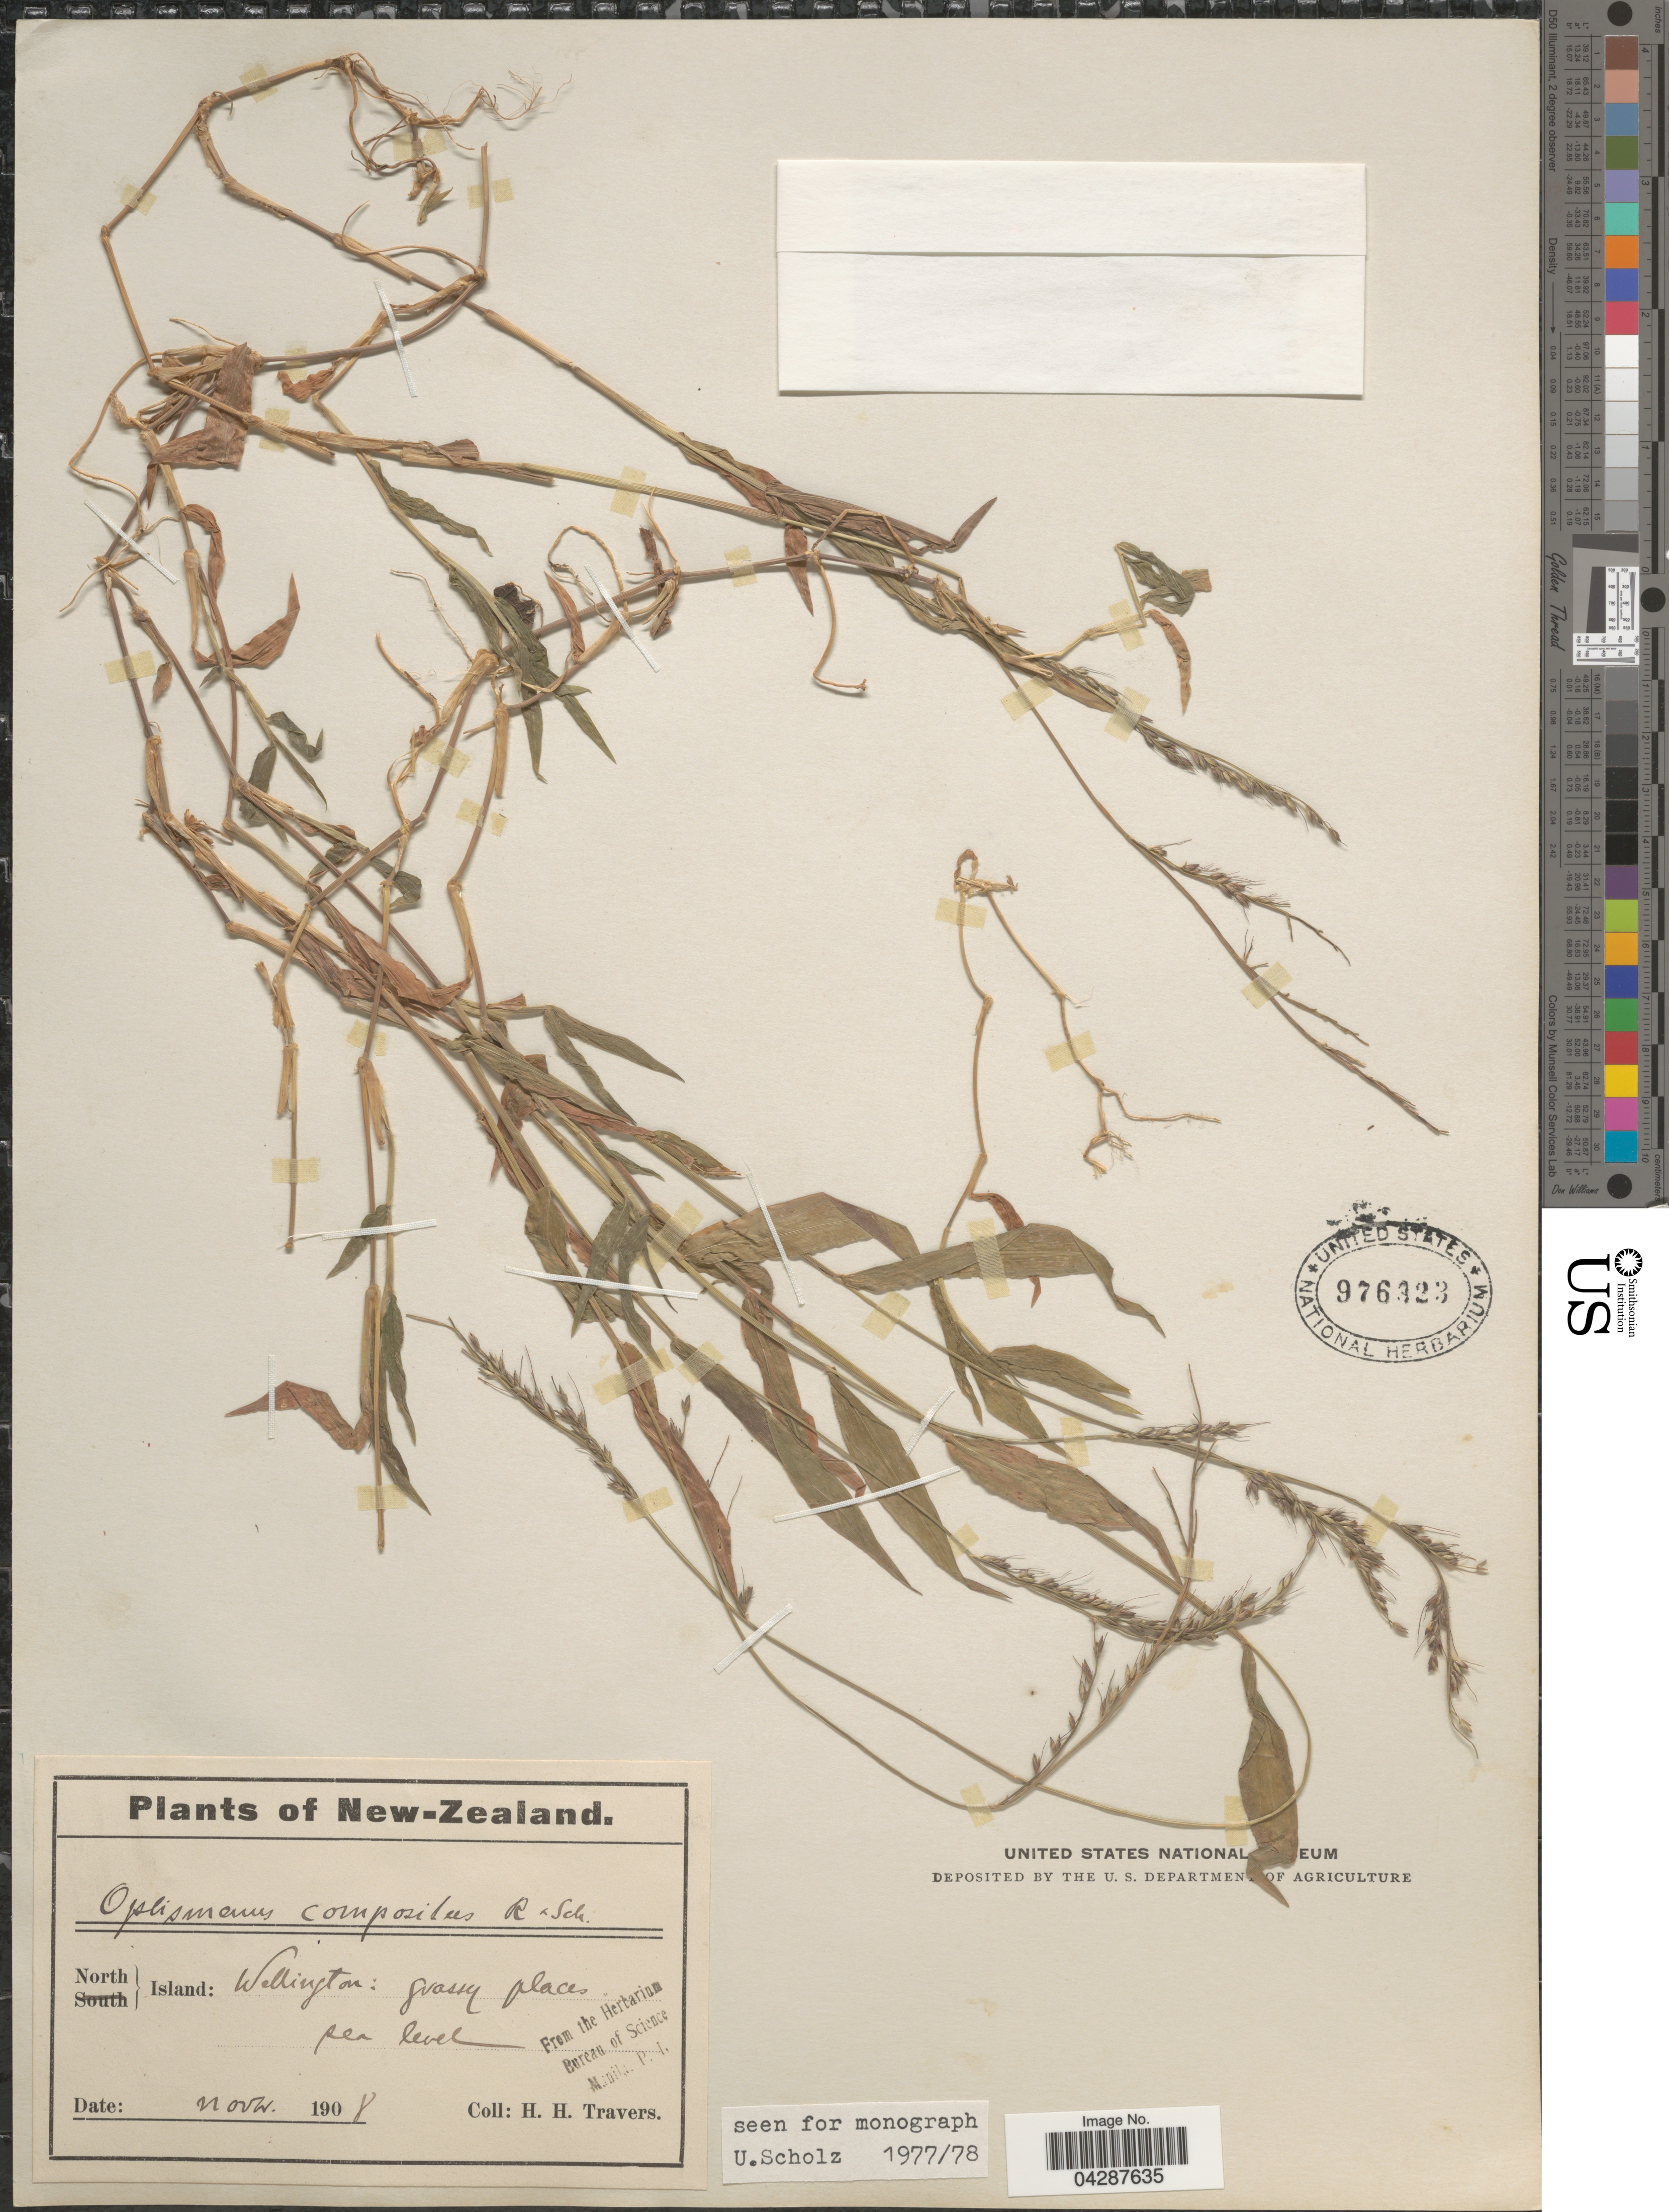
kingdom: Plantae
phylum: Tracheophyta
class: Liliopsida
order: Poales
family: Poaceae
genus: Oplismenus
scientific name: Oplismenus compositus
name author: (L.) P. Beauv.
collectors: H. Travers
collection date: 1908-11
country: New Zealand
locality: North Island: Wellington: grassy places per level.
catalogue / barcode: US 976323